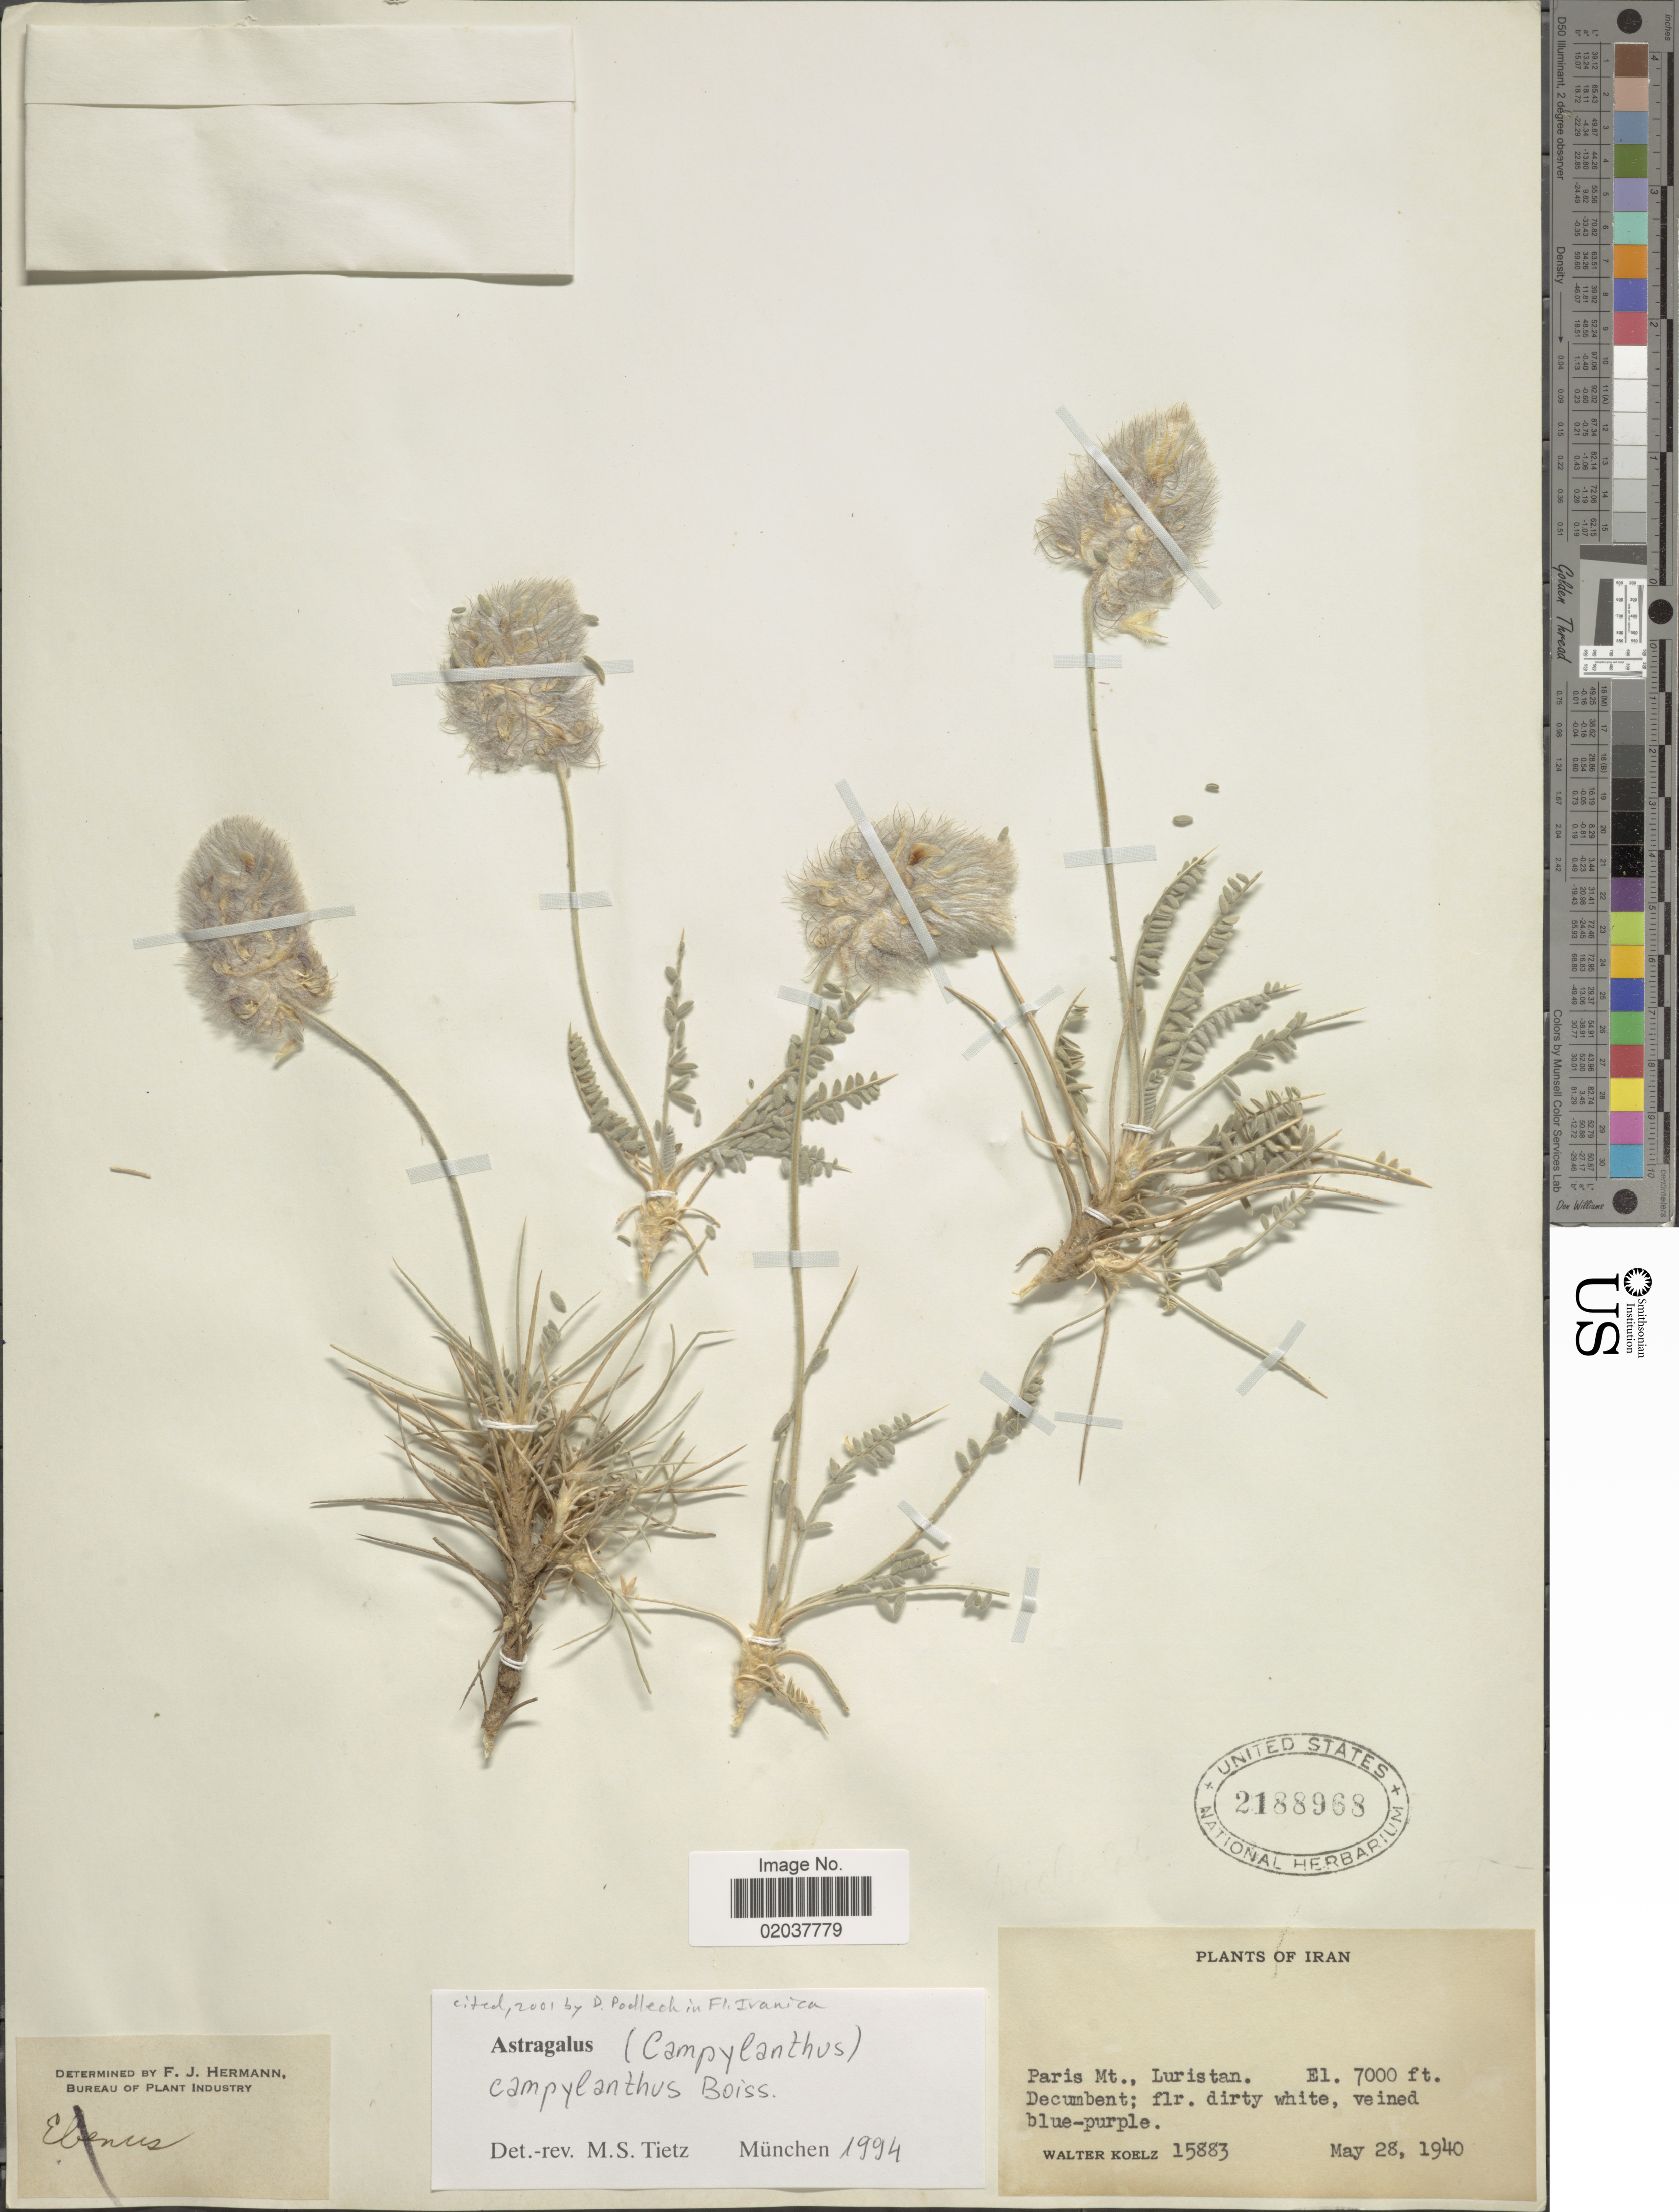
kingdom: Plantae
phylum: Tracheophyta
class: Magnoliopsida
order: Fabales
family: Fabaceae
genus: Astragalus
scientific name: Astragalus campylanthus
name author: Boiss.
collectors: W. N. Koelz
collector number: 15883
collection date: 1940-05-28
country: Iran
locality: Paris Mt., Luristan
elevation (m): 2134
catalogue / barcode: US 2188968